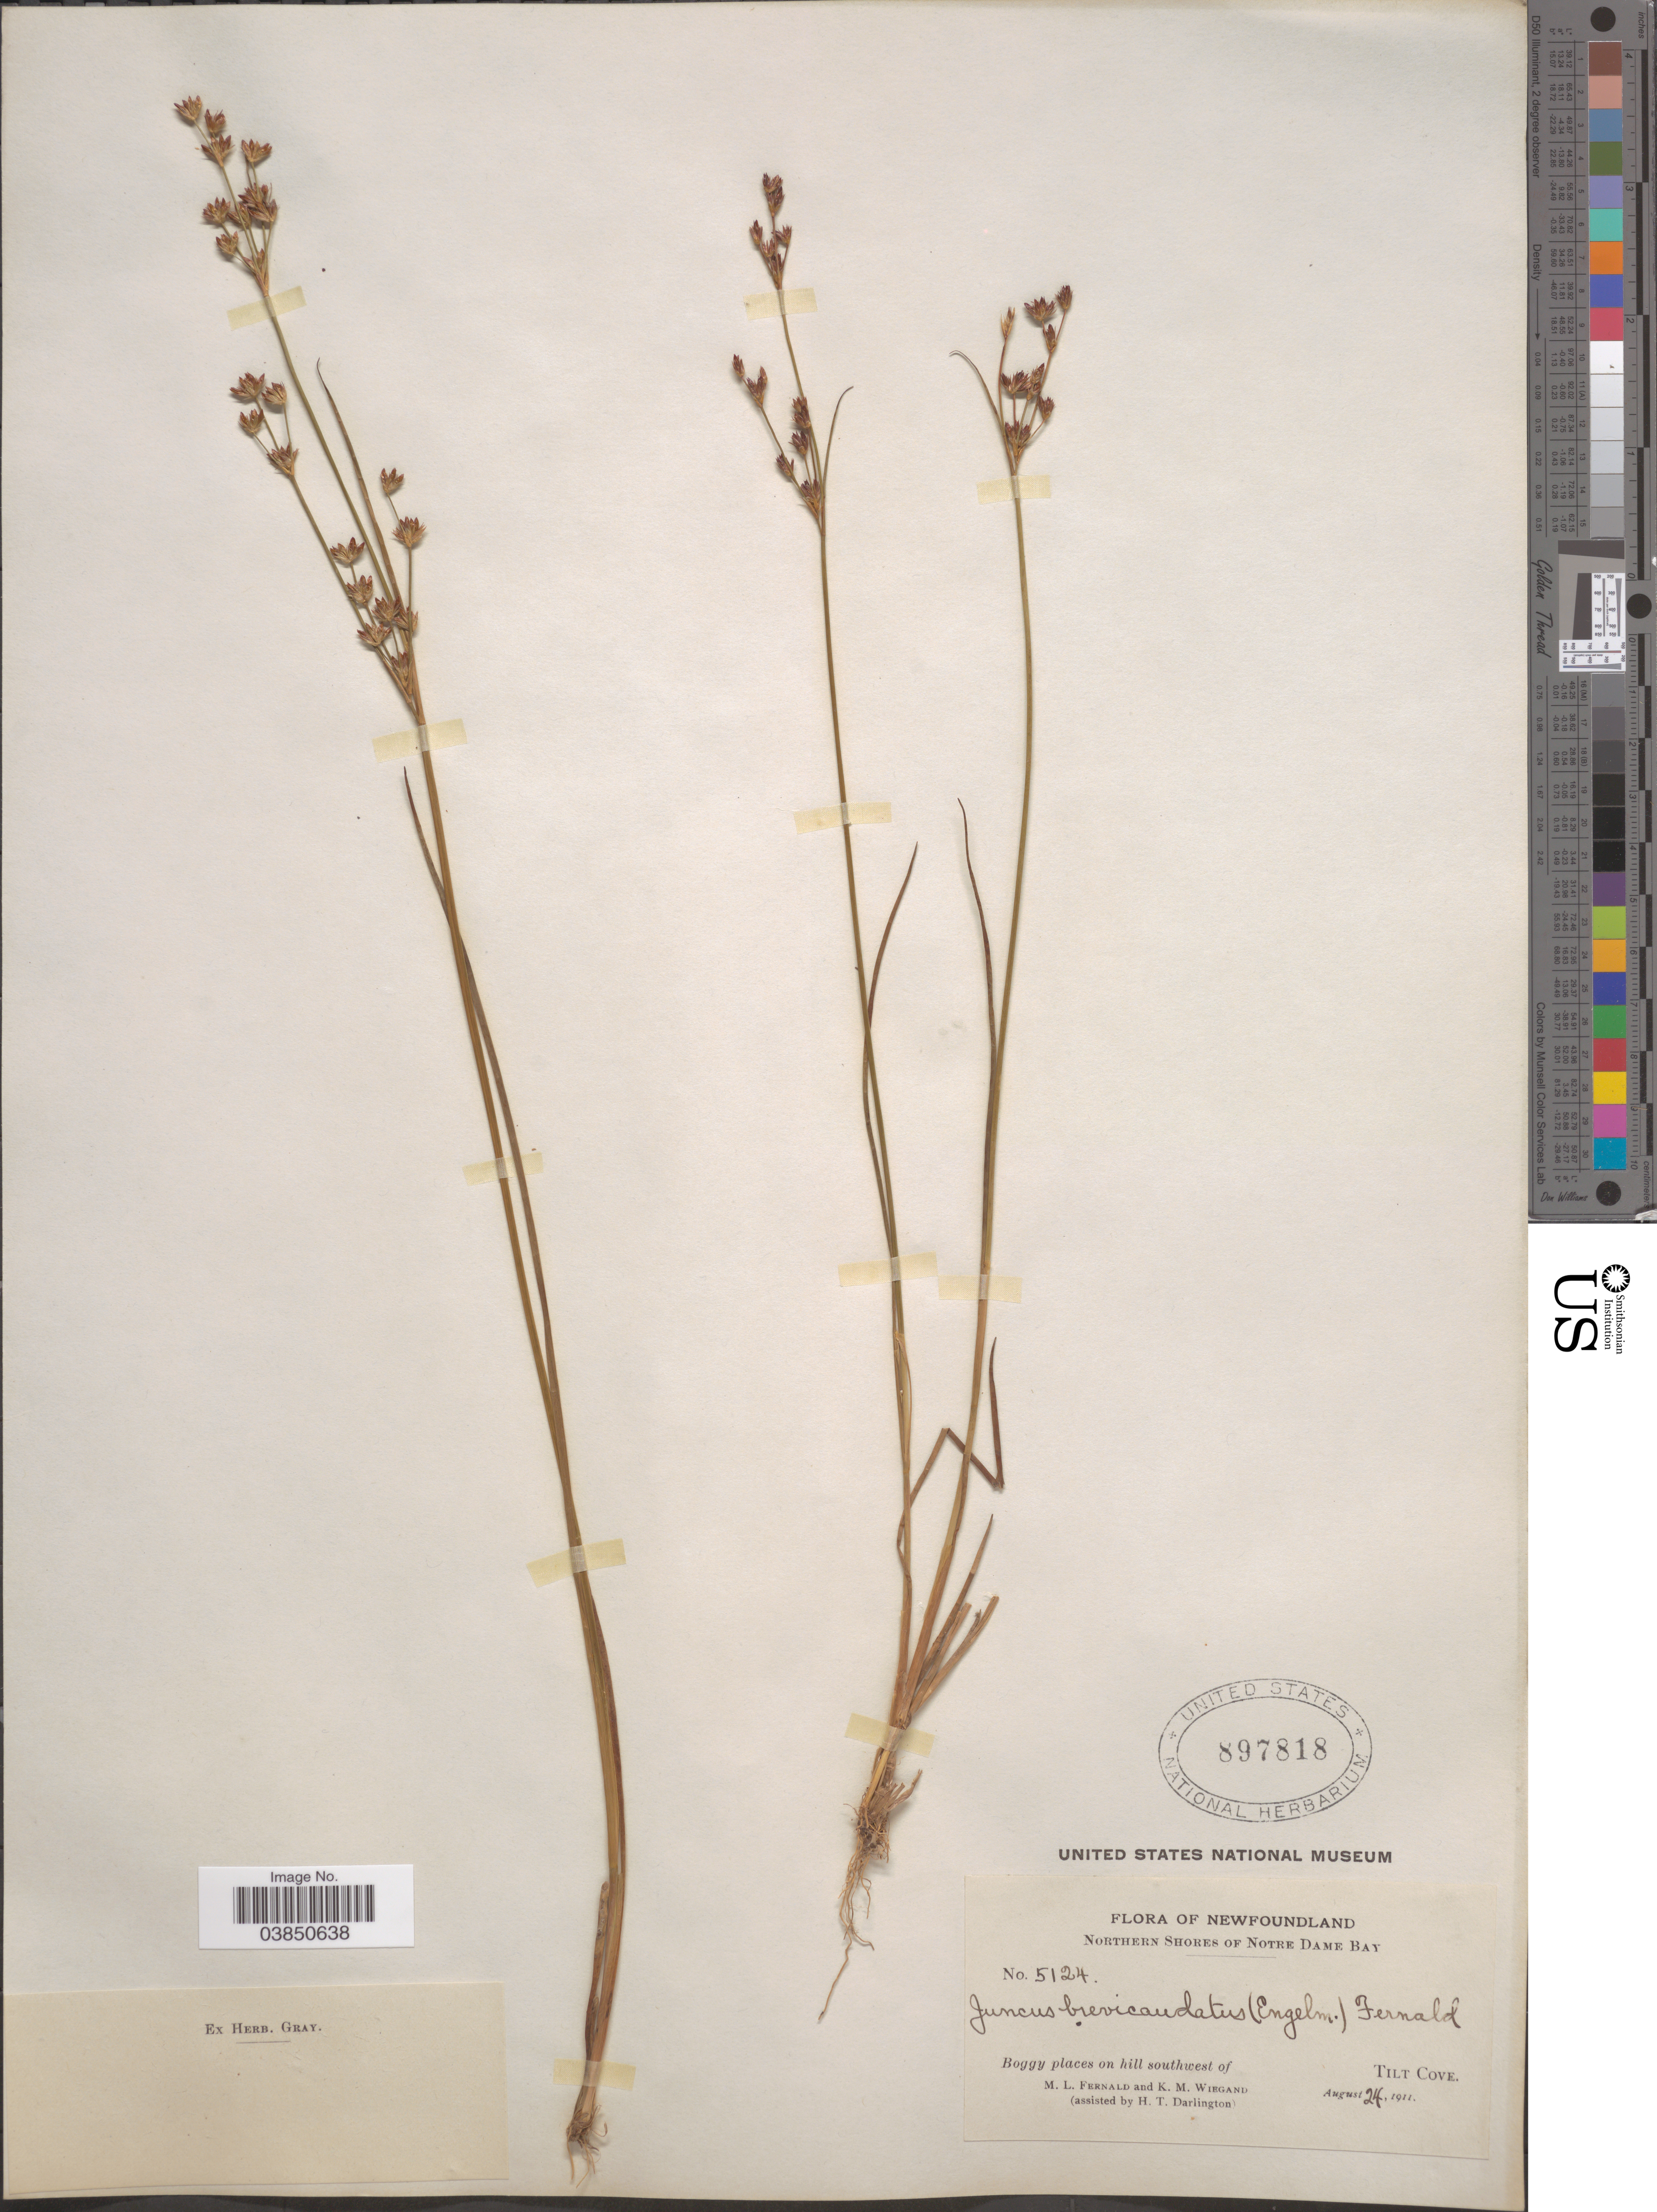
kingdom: Plantae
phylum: Tracheophyta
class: Liliopsida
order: Poales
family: Juncaceae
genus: Juncus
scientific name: Juncus brevicaudatus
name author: (Engelm.) Fernald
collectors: M. L. Fernald, K. M. Wiegand & H. Darlington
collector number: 5124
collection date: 1911-08-24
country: Canada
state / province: Newfoundland and Labrador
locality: Northern shores of Notre Dame Bay. On hill southwest of Tilt Cove.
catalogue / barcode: US 897818